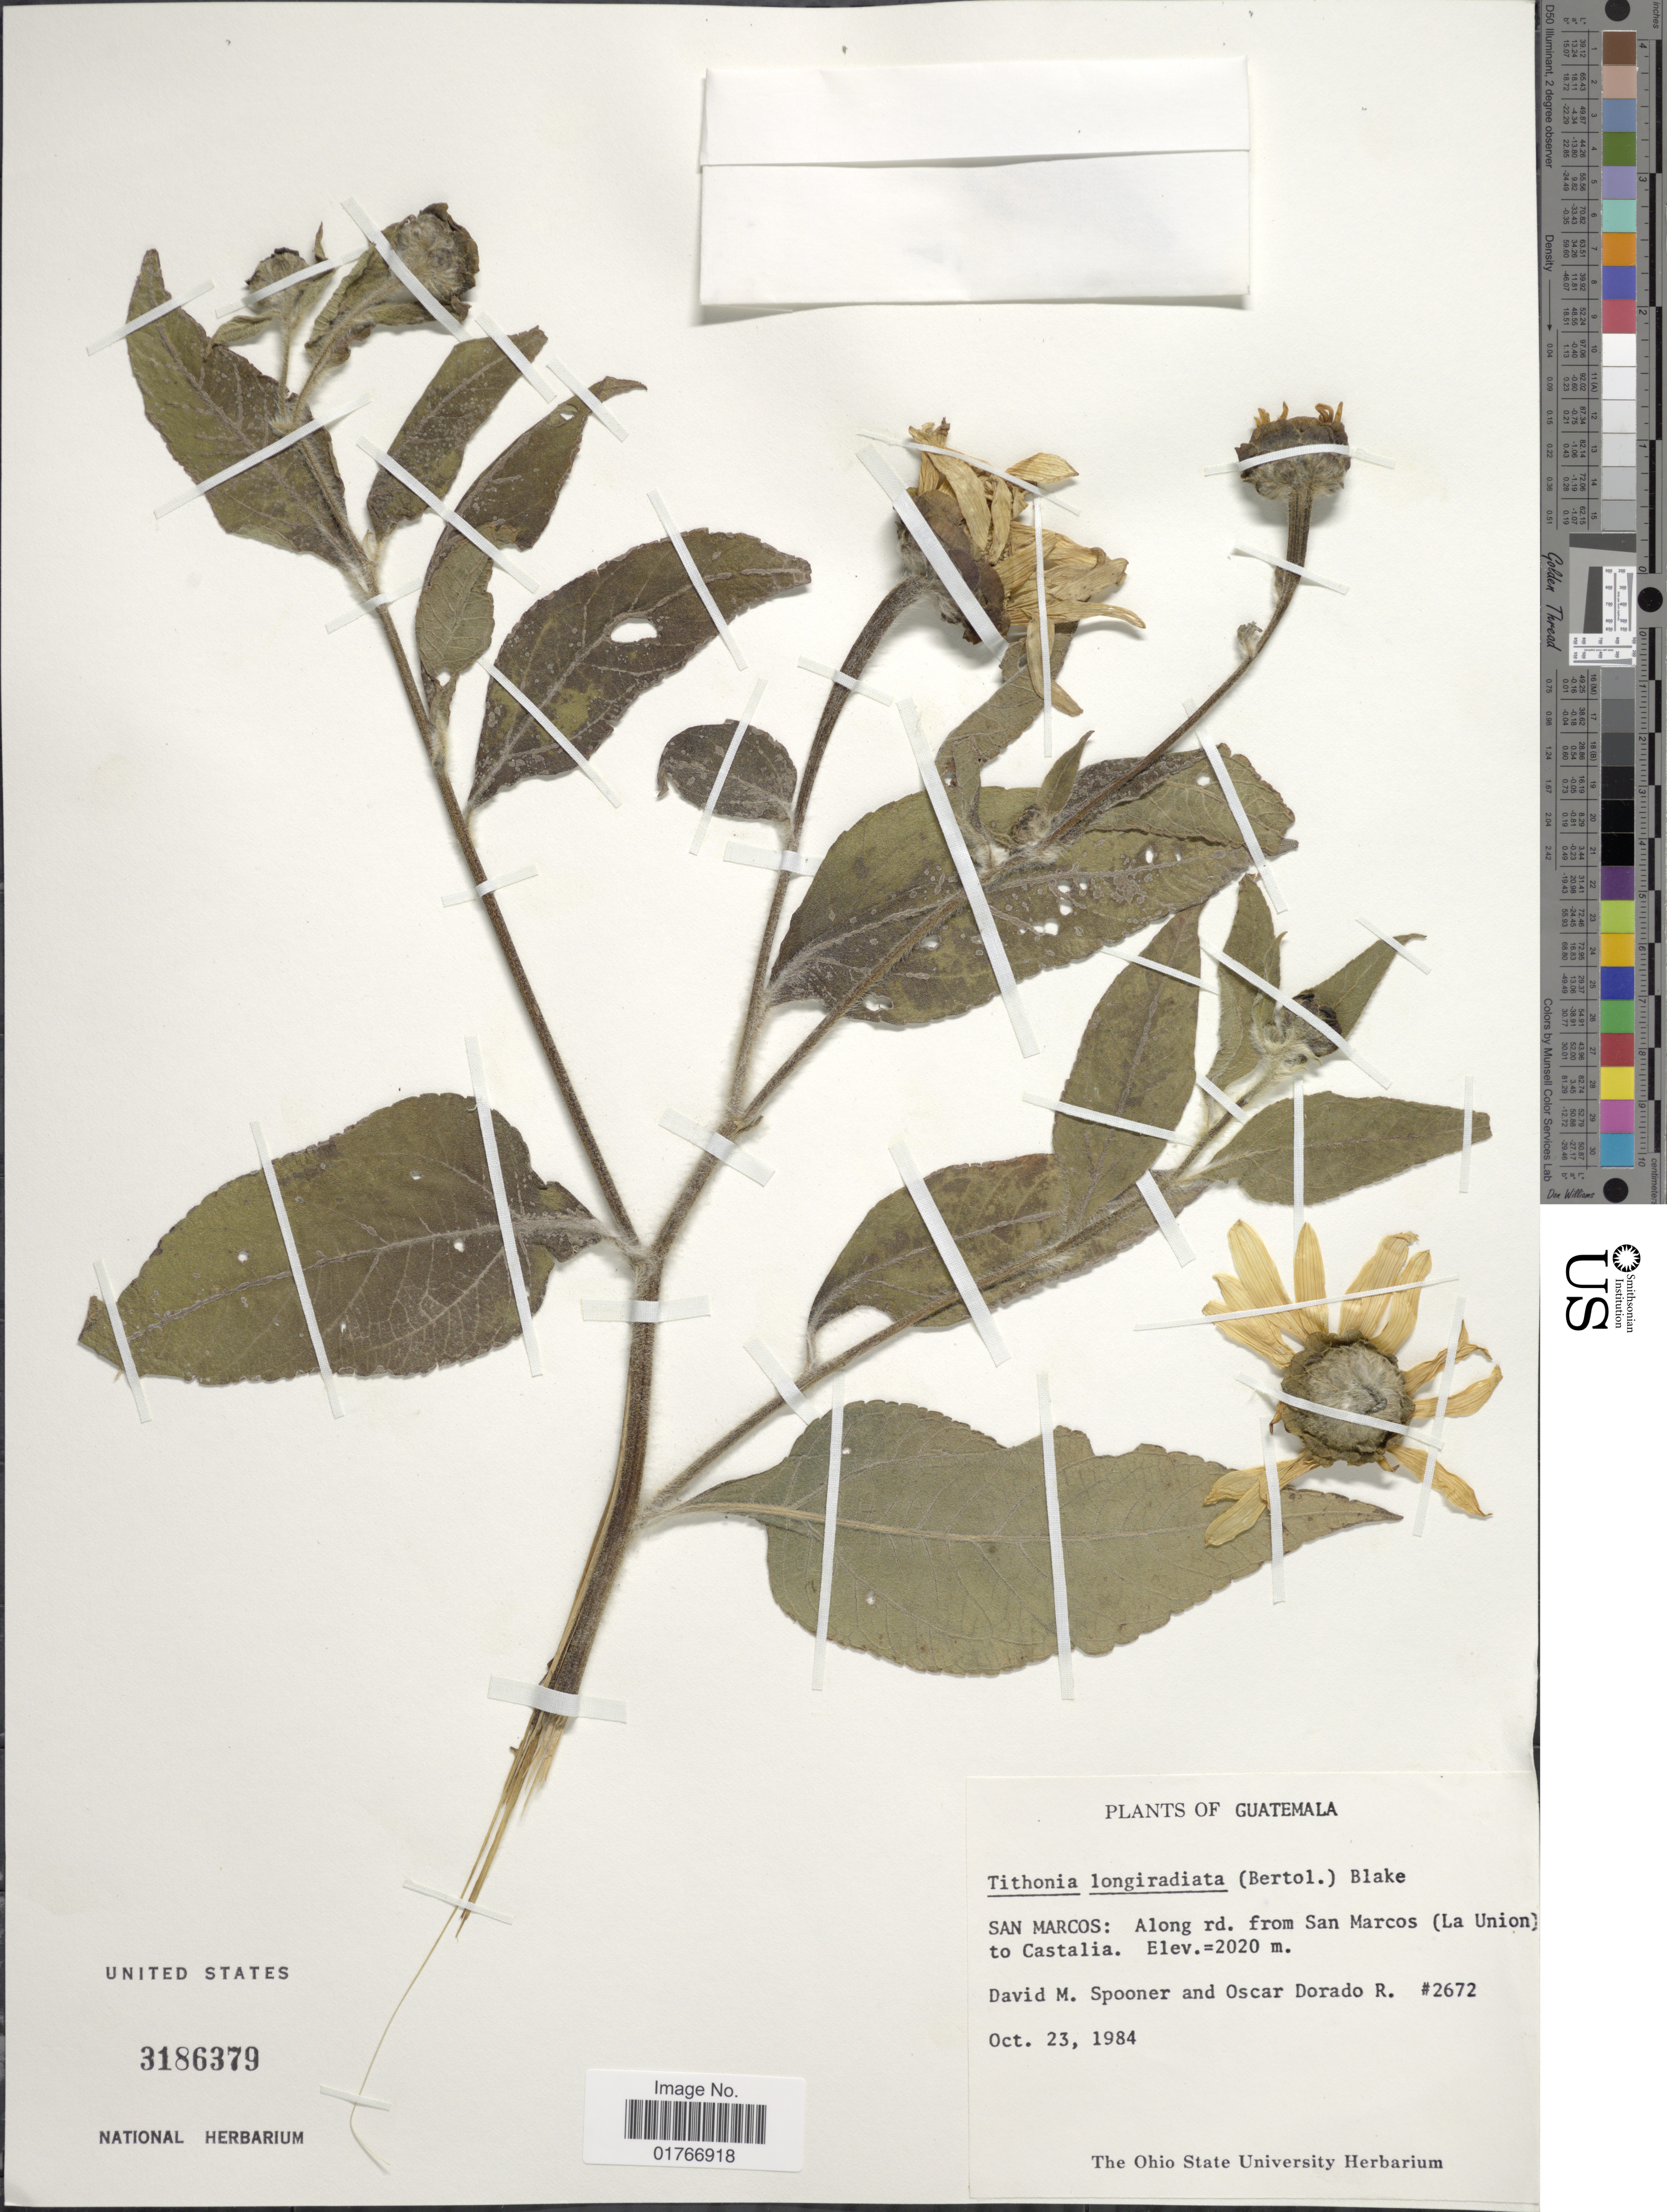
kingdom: Plantae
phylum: Tracheophyta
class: Magnoliopsida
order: Asterales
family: Asteraceae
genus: Tithonia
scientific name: Tithonia longiradiata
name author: (Bertol.) S.F. Blake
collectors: D. Spooner & O. R. Dorado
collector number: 2672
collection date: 1984-10-23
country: Guatemala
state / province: San Marcos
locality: Along rd. from San Marcos (La Union) to Castalia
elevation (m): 2020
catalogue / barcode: US 3186379